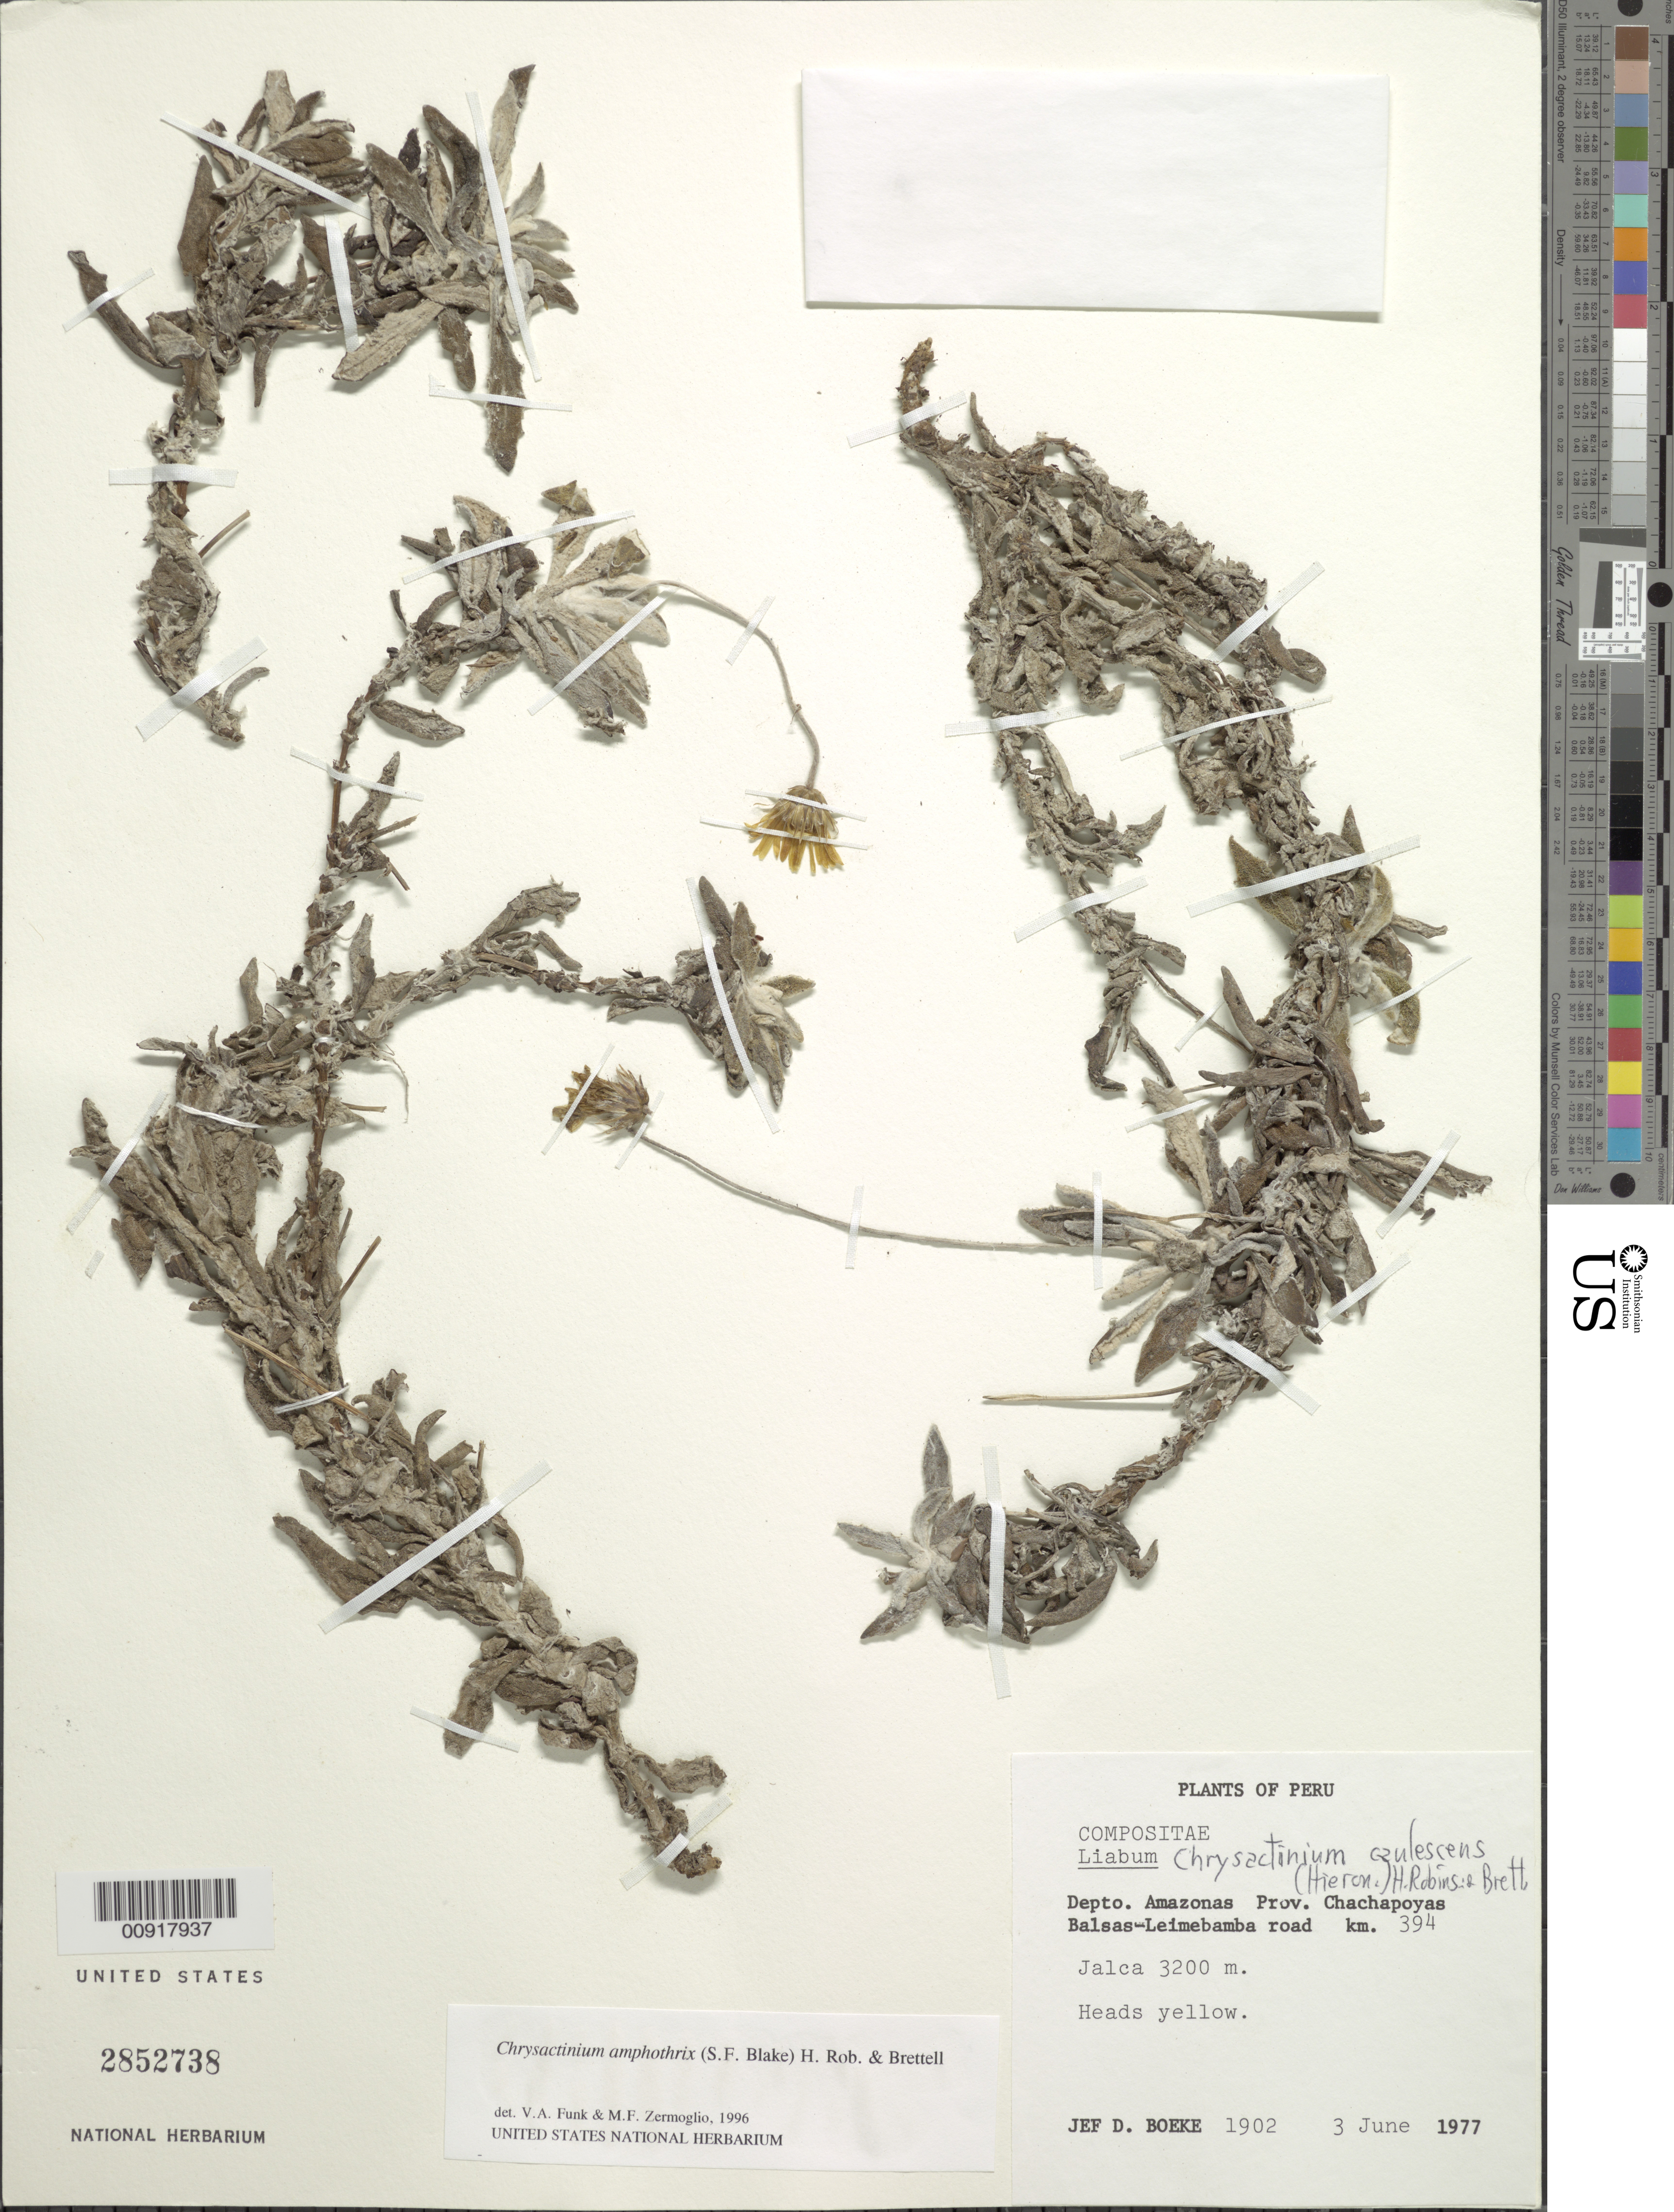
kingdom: Plantae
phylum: Tracheophyta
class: Magnoliopsida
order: Asterales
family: Asteraceae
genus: Chrysactinium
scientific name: Chrysactinium amphothrix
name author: (S.F. Blake) H. Rob. & Brettell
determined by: Funk, V. A.; Zermoglio, M. F.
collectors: J. D. Boeke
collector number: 1902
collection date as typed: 3 June 1977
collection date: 1977-06-03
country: Peru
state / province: Amazonas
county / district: Chachapoyas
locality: Prov. Chachapoyas, Dpto. Amazonas, Balsas-Leimebamba road, km 394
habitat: Jalca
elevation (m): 3200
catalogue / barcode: US 2852738